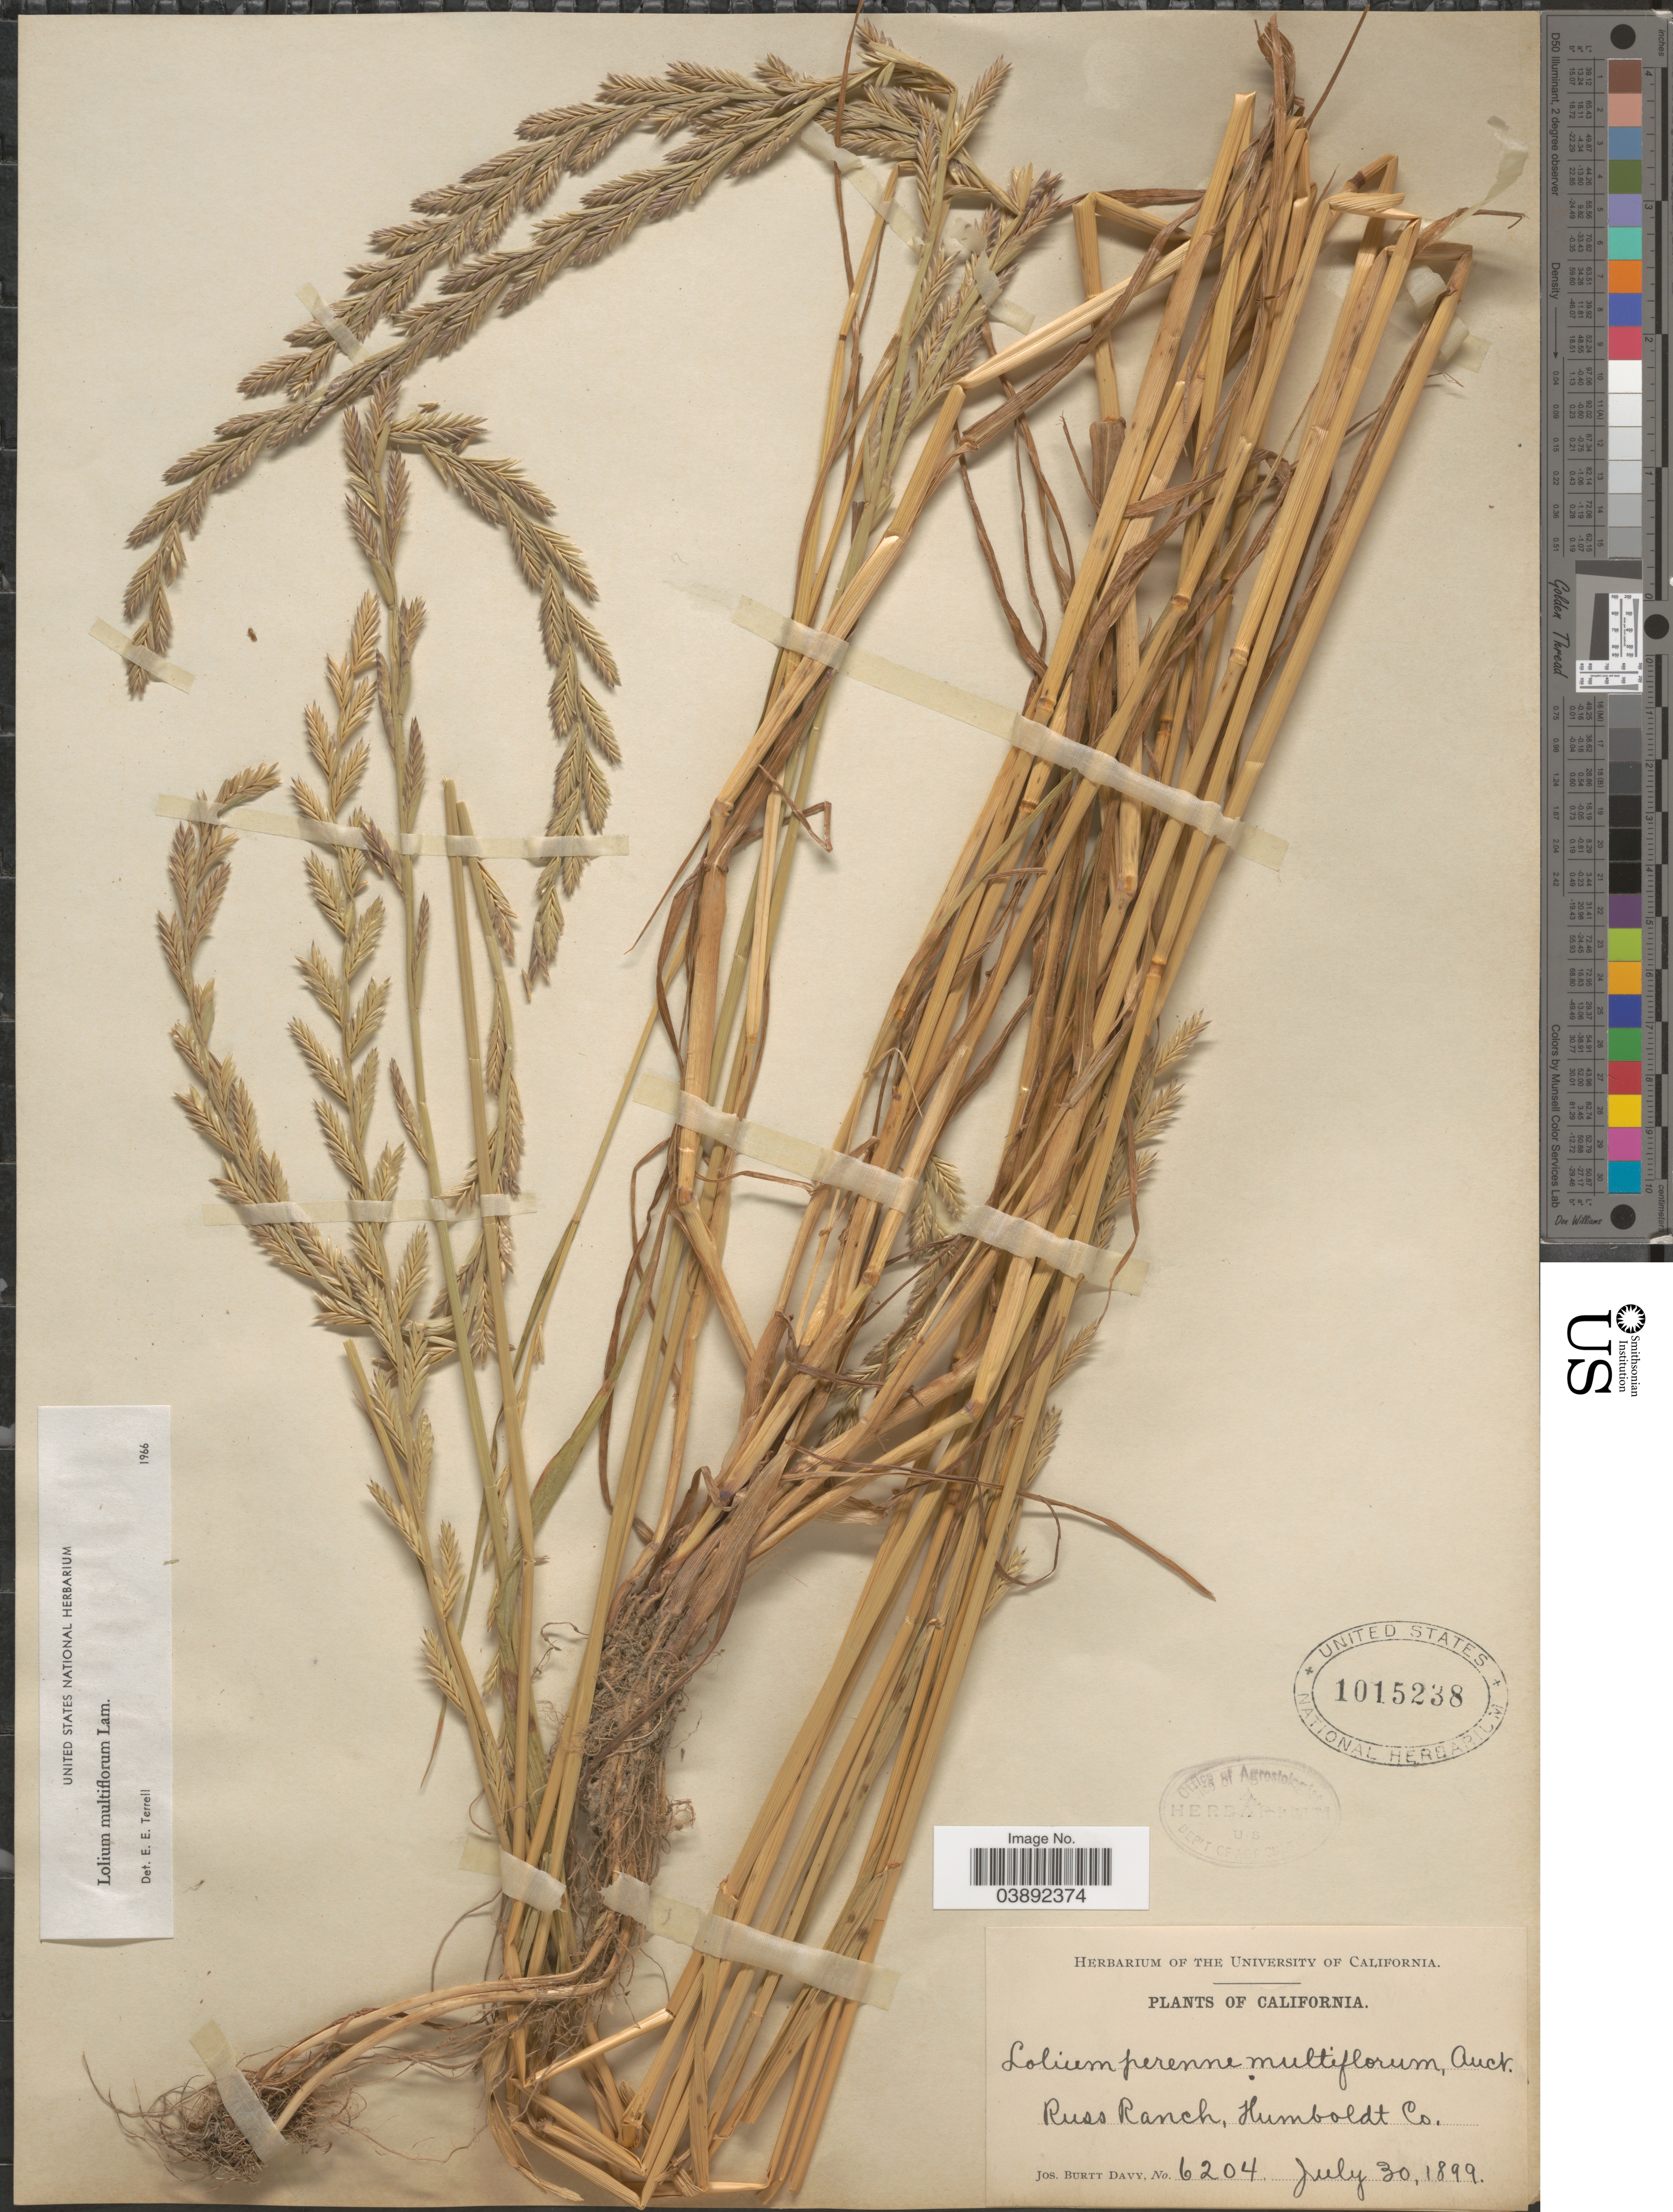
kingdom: Plantae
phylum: Tracheophyta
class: Liliopsida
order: Poales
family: Poaceae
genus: Lolium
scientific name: Lolium multiflorum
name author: Lam.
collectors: J. Burtt Davy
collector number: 6204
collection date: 1899-07-30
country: United States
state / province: California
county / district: Humboldt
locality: Russ Ranch, Humboldt Co.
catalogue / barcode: US 1015238